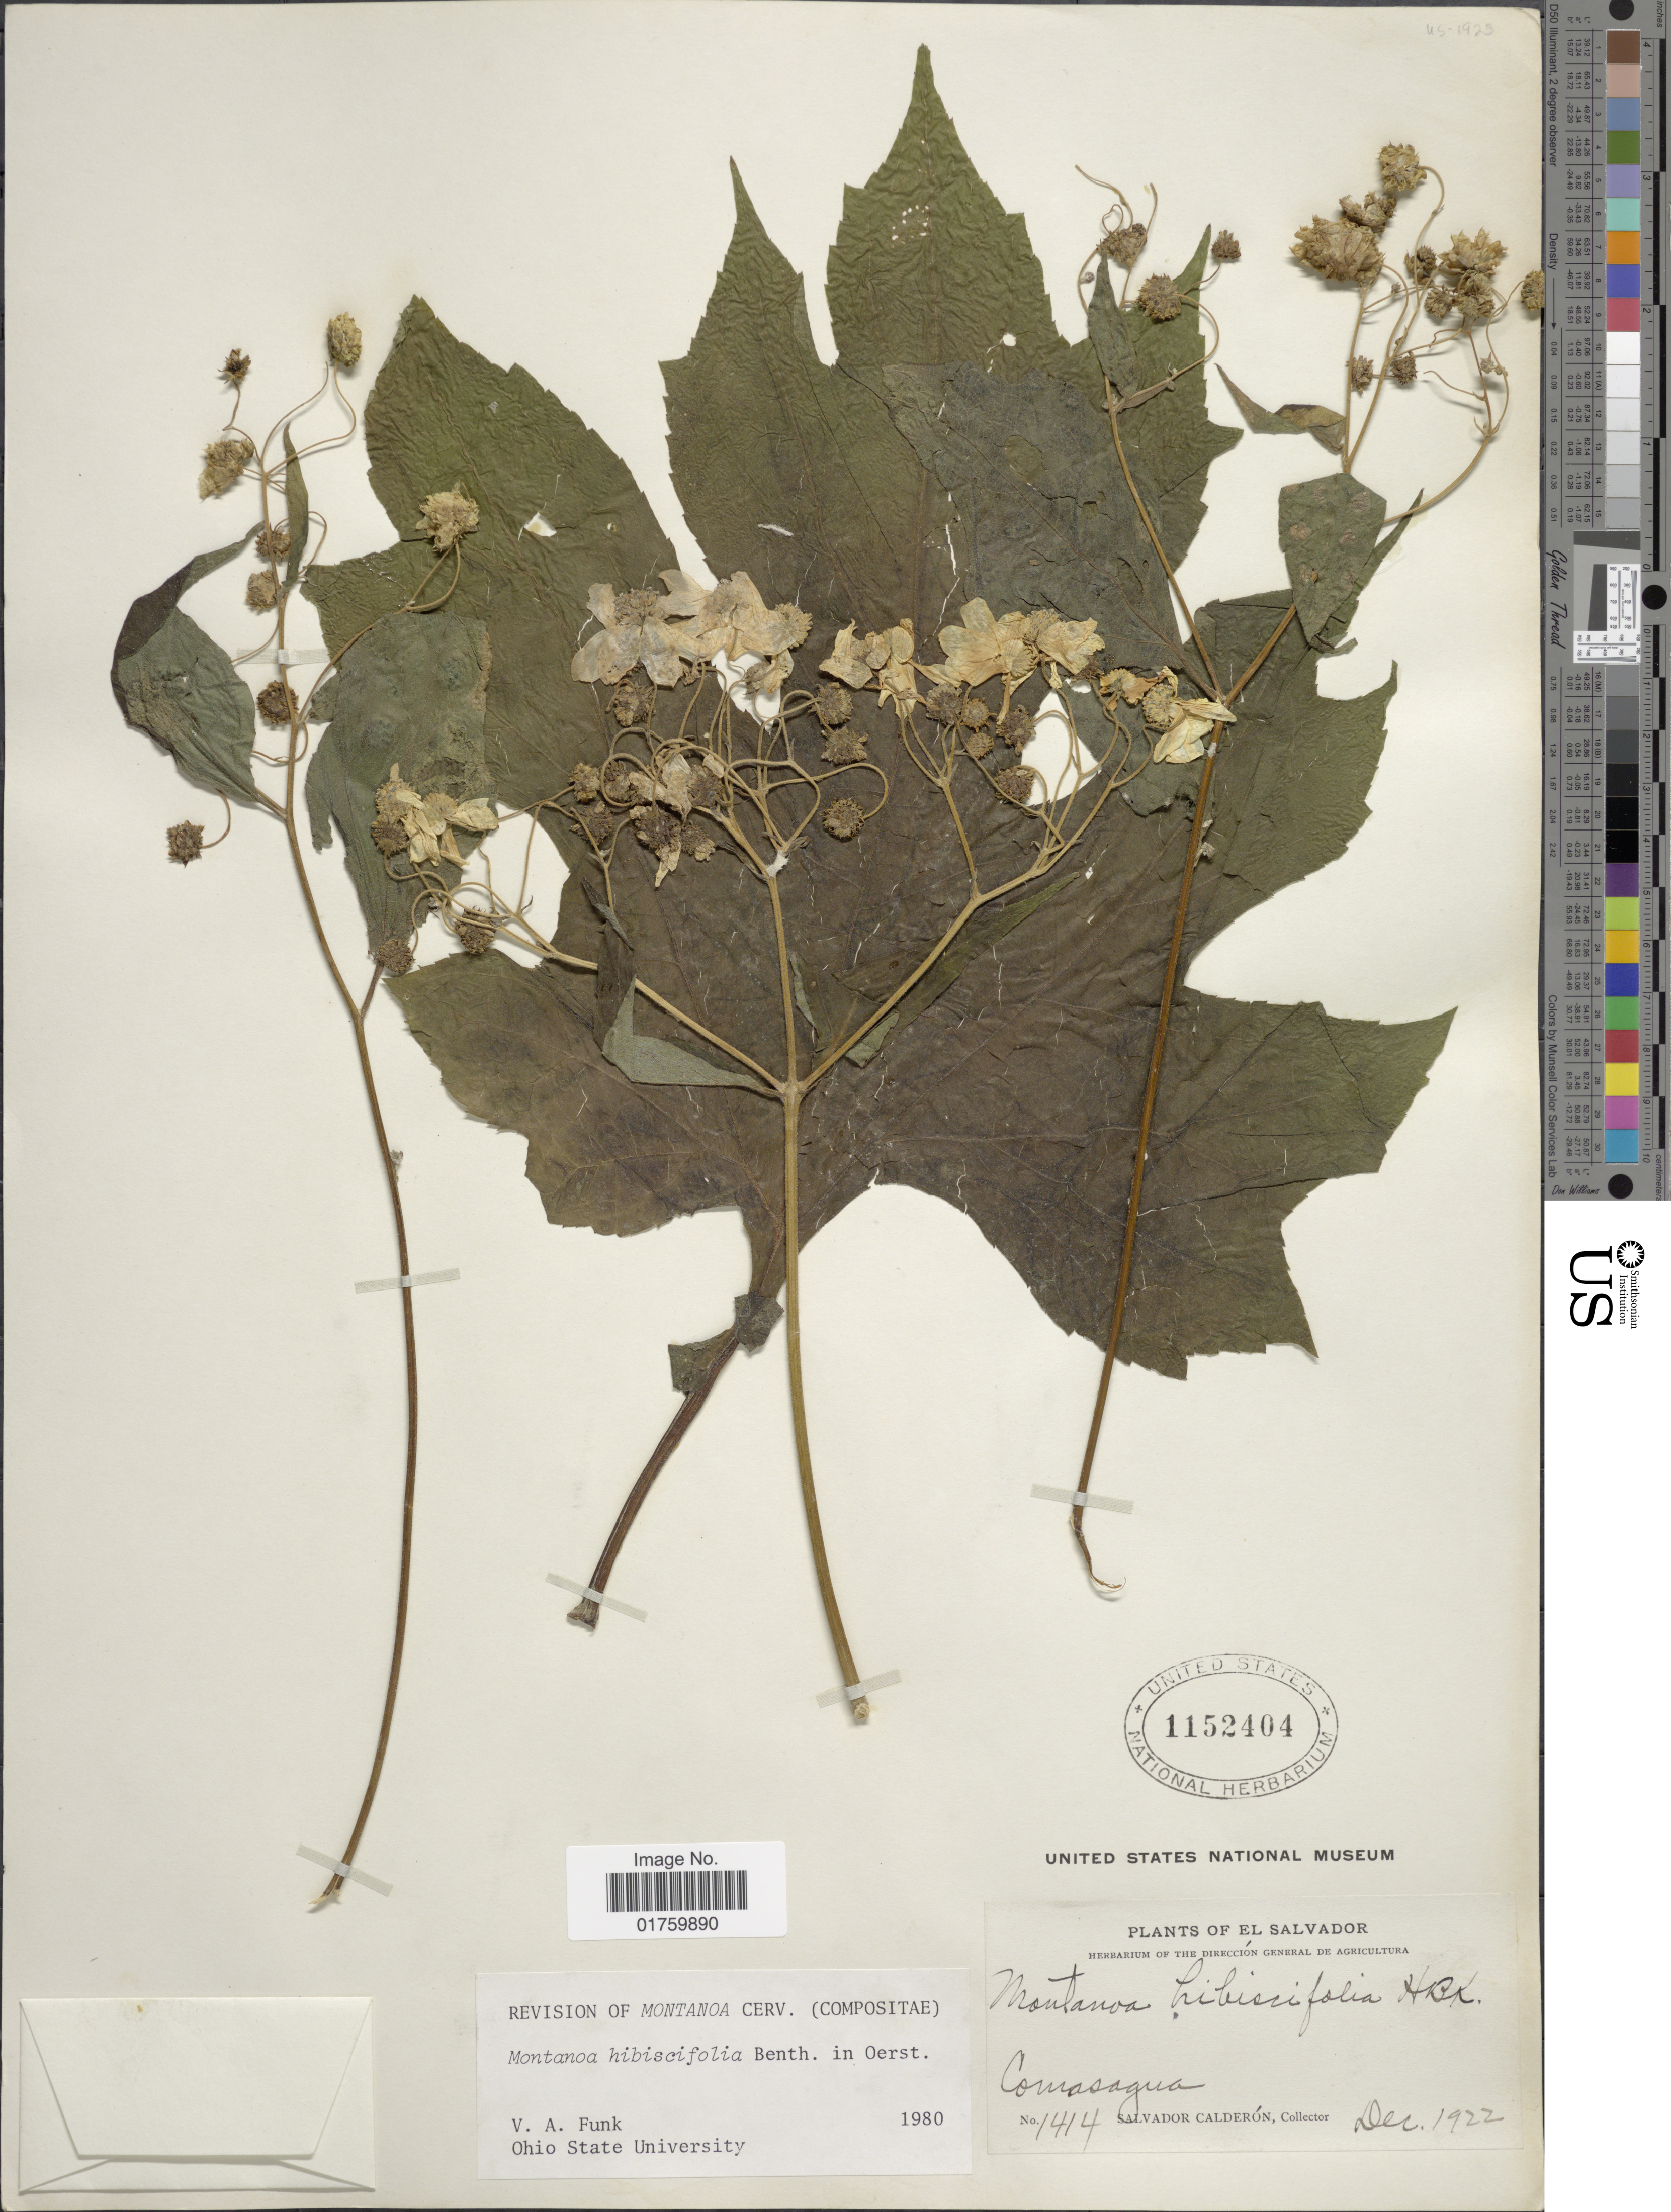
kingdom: Plantae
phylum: Tracheophyta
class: Magnoliopsida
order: Asterales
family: Asteraceae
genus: Montanoa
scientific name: Montanoa hibiscifolia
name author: Benth.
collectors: S. Calderón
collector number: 1414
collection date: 1922-12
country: El Salvador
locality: Comasagua.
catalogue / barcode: US 1152404